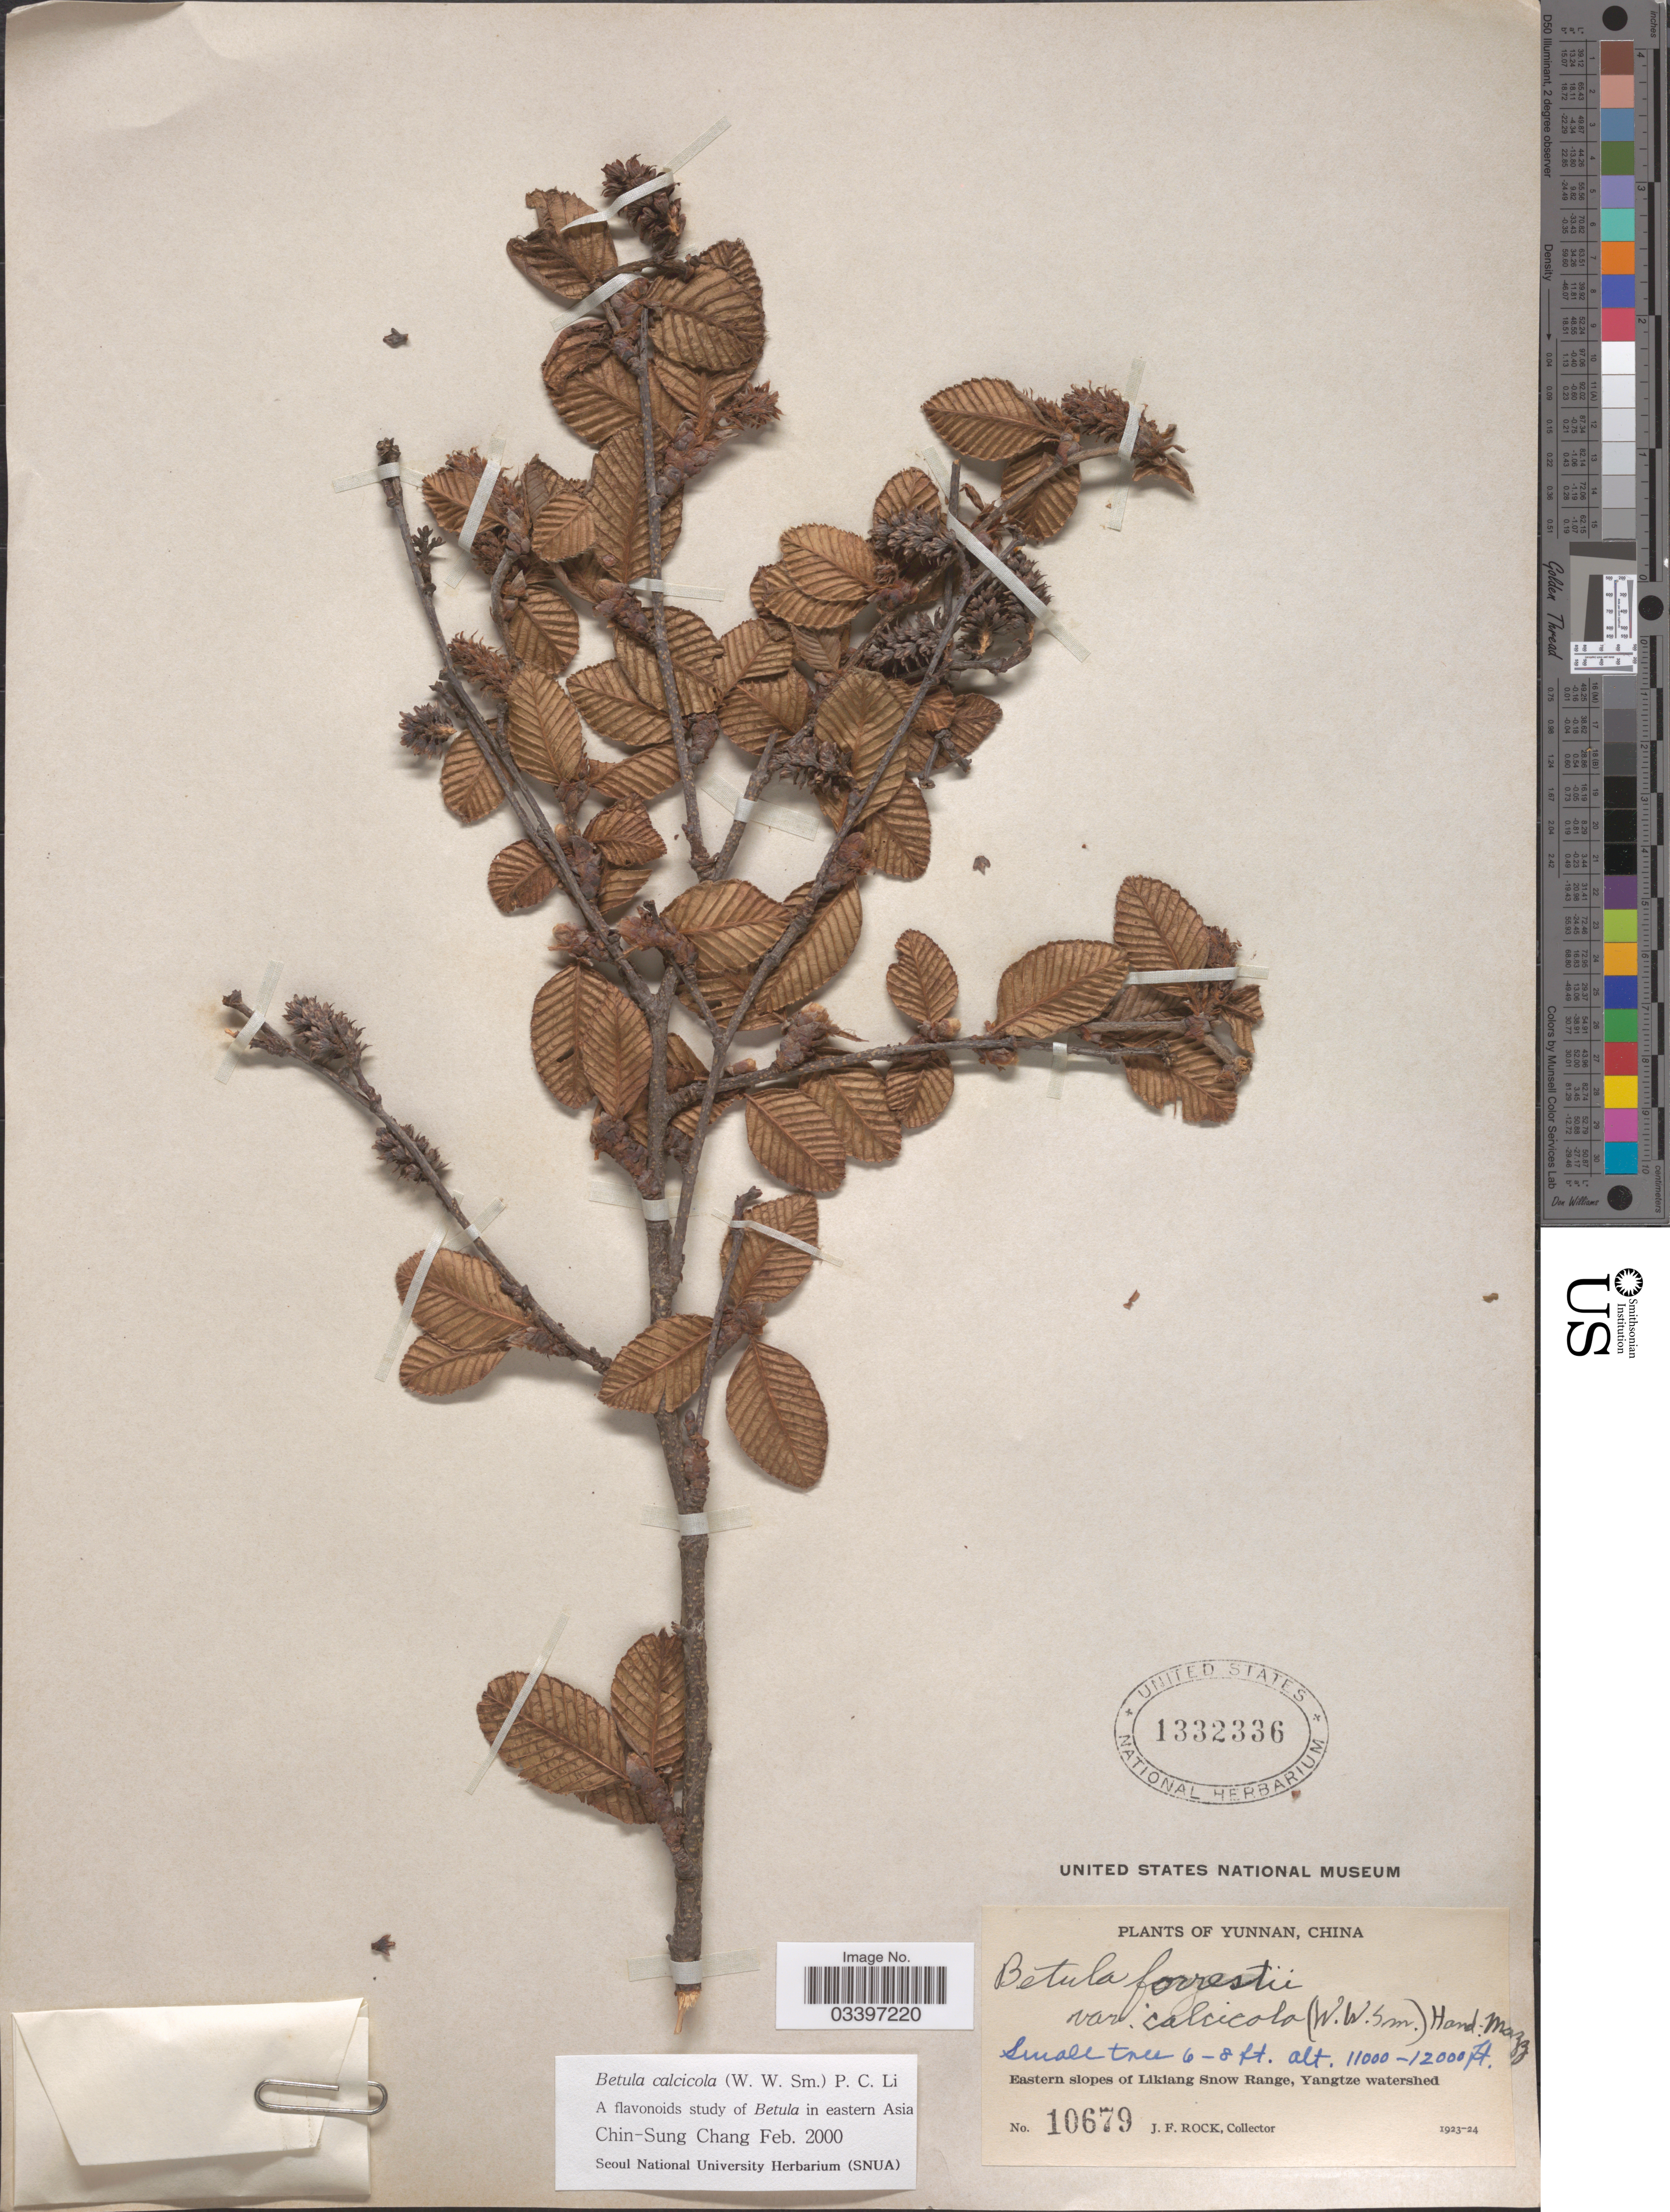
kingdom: Plantae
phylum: Tracheophyta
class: Magnoliopsida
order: Fagales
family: Betulaceae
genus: Betula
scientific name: Betula calcicola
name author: (W.W. Sm.) P.C. Li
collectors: J. Rock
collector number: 10679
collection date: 1923/1924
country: China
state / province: Yunnan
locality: Eastern slopes of Likiang Snow Range, Yangtze watershed.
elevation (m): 3353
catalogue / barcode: US 1332336